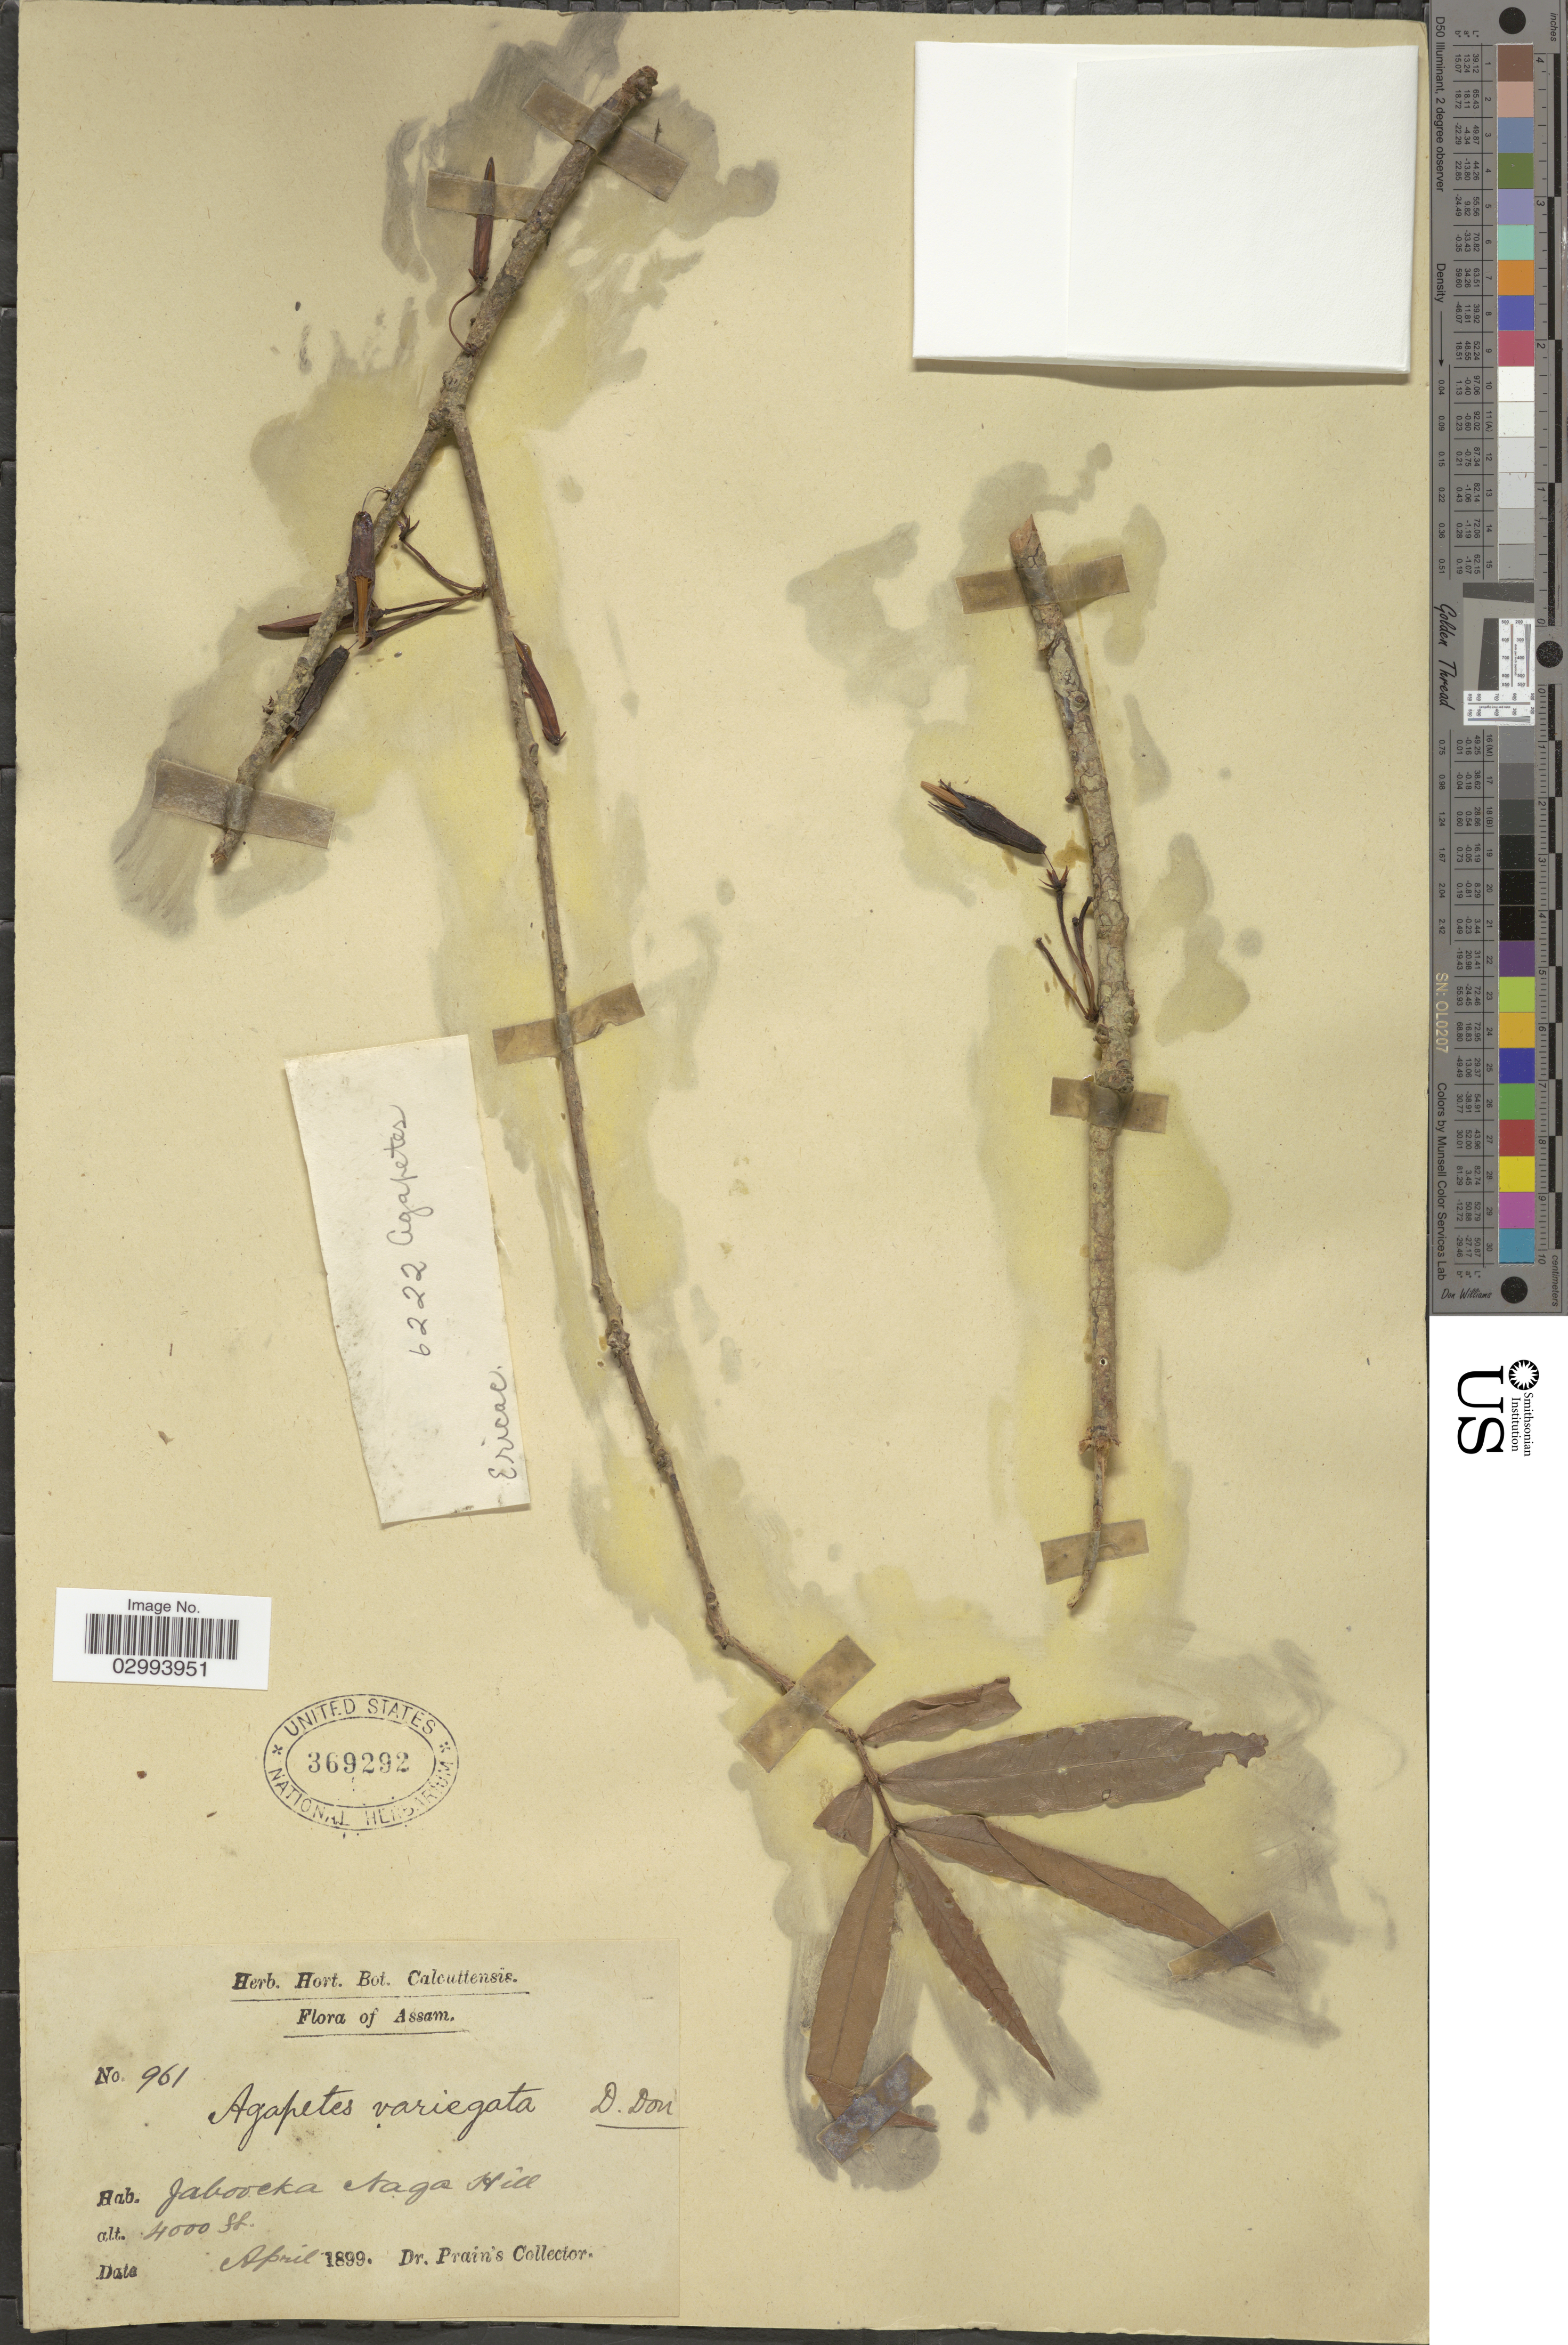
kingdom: Plantae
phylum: Tracheophyta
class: Magnoliopsida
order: Ericales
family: Ericaceae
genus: Agapetes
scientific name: Agapetes variegata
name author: (Roxb.) D. Don ex G. Don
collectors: Dr. Prain's collector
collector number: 961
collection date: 1899-04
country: India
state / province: Assam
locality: Jaboocka Naga Hill.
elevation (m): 1219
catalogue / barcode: US 369292